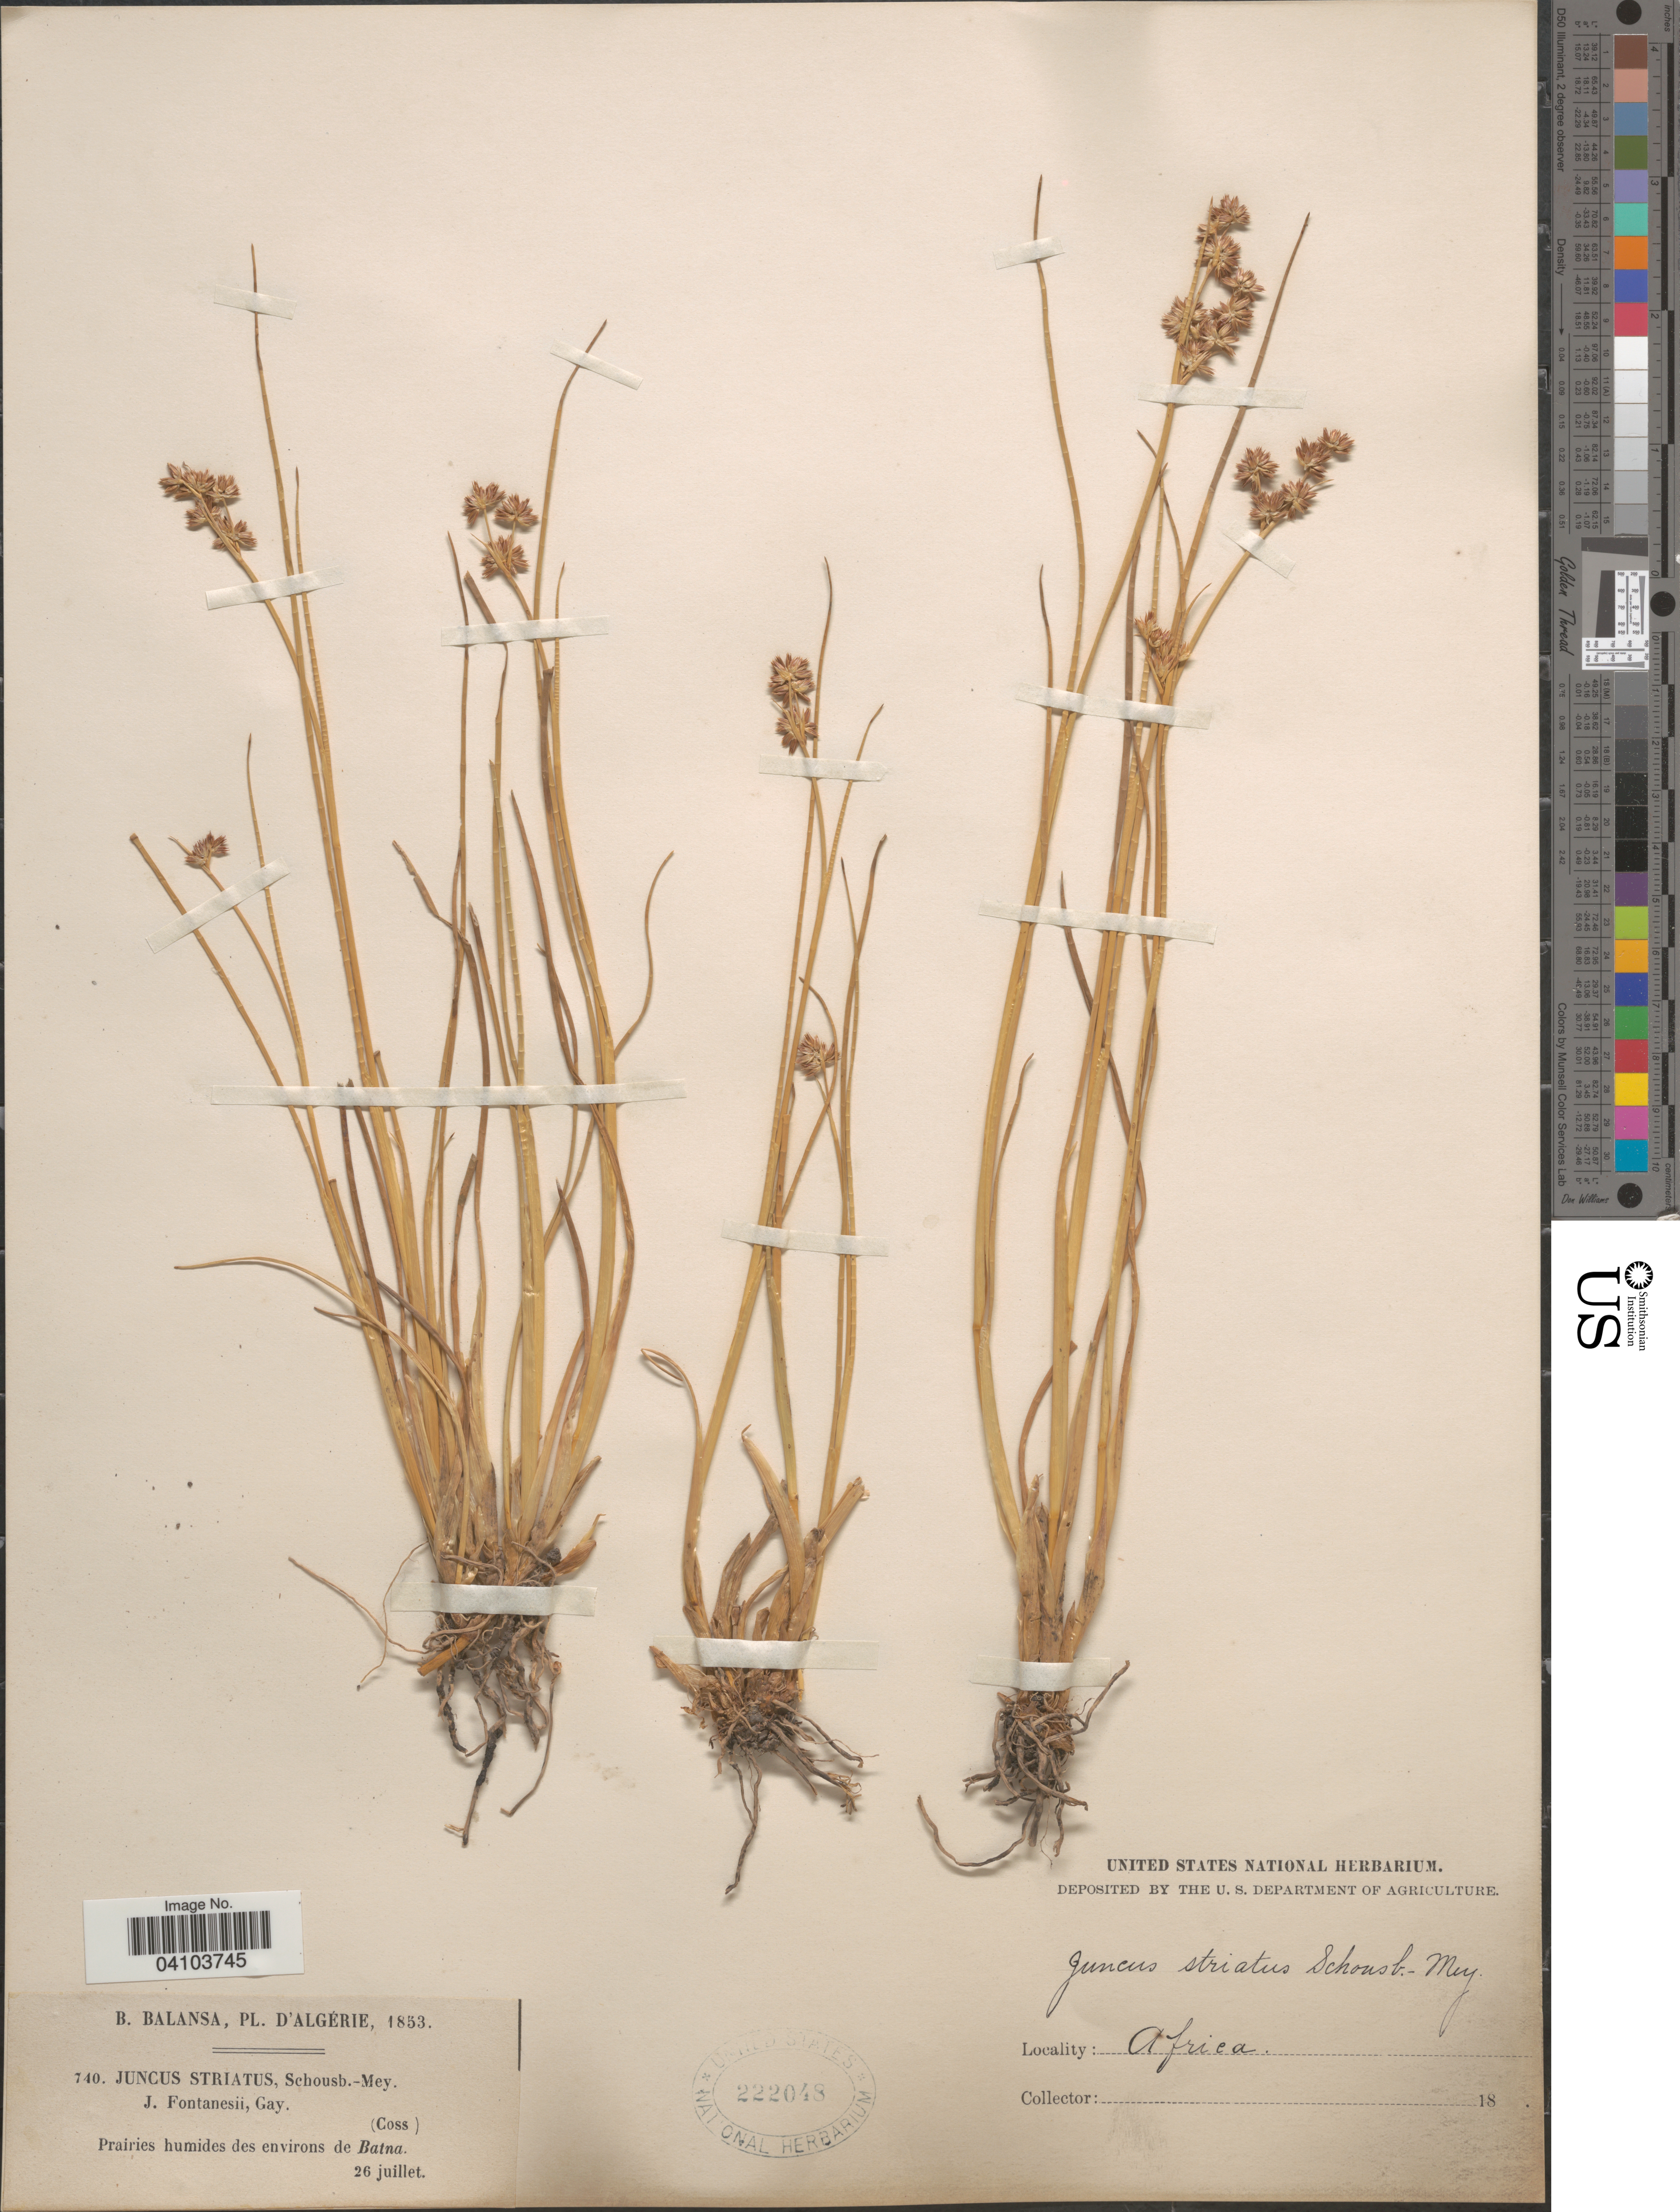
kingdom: Plantae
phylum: Tracheophyta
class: Liliopsida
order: Poales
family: Juncaceae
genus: Juncus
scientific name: Juncus striatus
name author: Schousb. ex E. Mey.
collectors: B. Balansa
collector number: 740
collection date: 1853-07-26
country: Algeria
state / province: Batna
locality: Algérie. Prairies humides des environs de Batna.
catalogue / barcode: US 222048